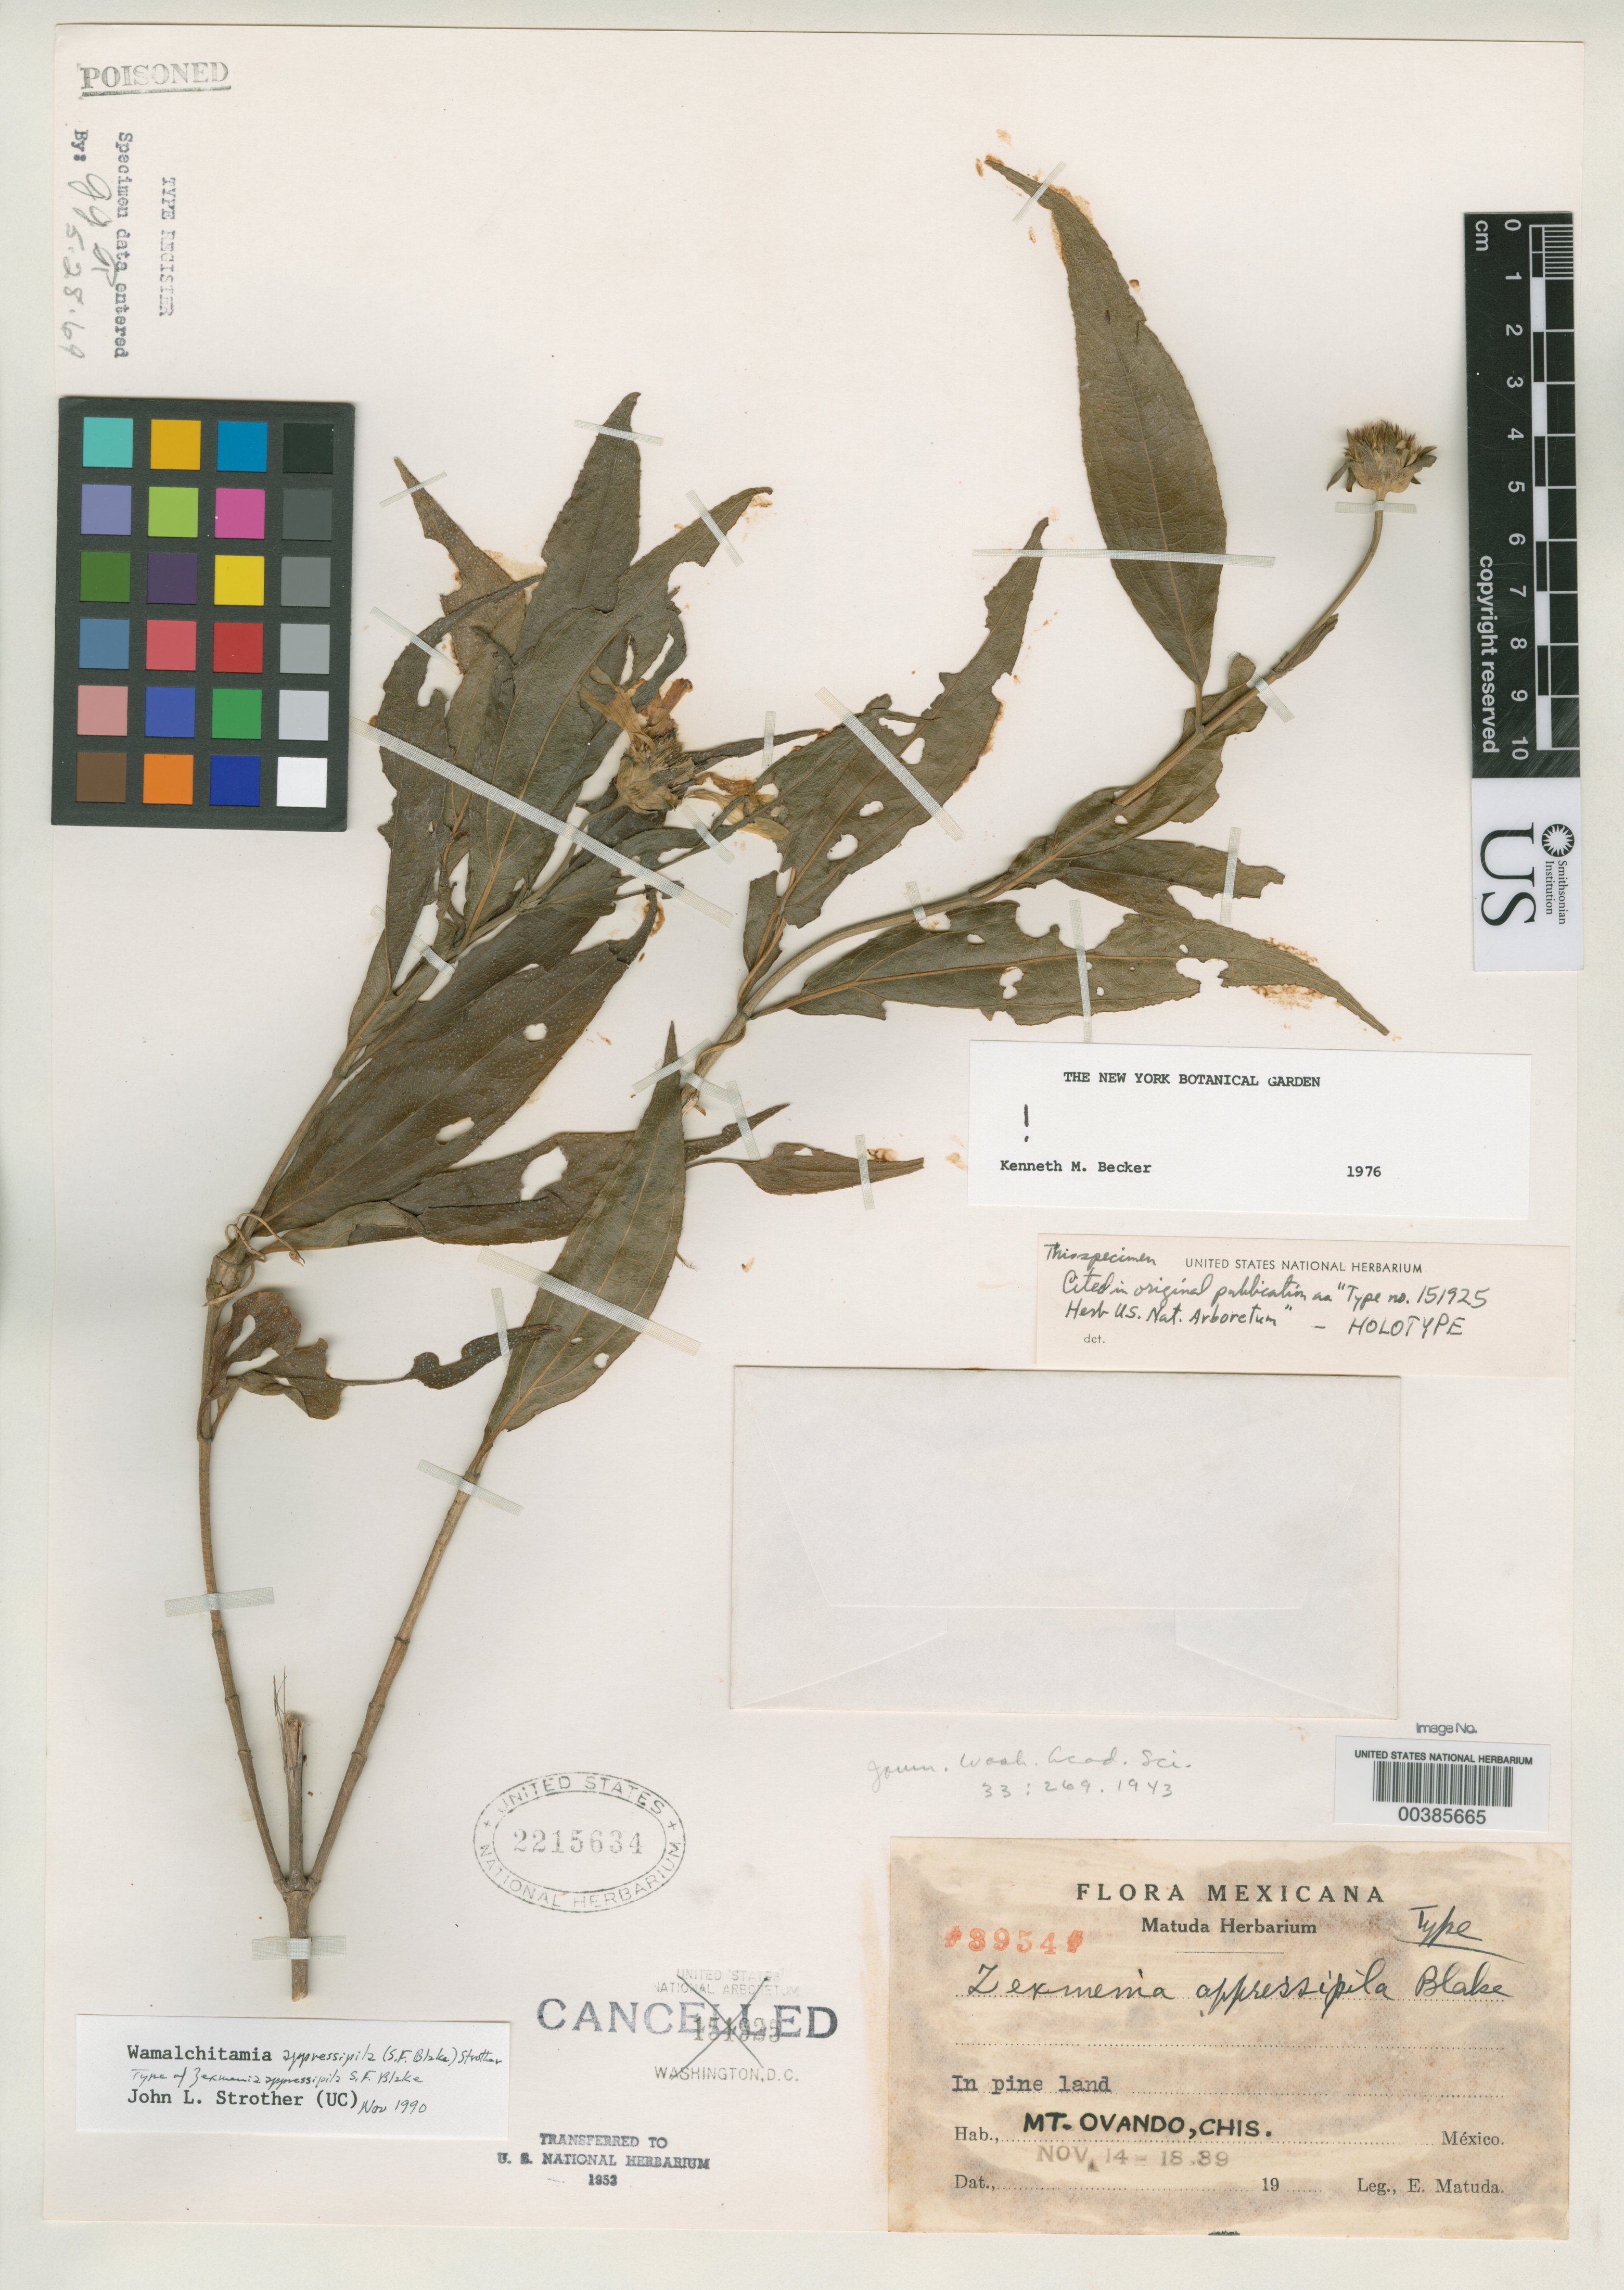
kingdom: Plantae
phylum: Tracheophyta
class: Magnoliopsida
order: Asterales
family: Asteraceae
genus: Zexmenia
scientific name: Zexmenia appressipila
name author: S.F. Blake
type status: Holotype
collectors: E. Matuda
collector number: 3954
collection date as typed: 14 Nov 1939 to 18 Nov 1939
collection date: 1939-11-14/1939-11-18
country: Mexico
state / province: Chiapas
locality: Mount Ovando.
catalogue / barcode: US 2215634